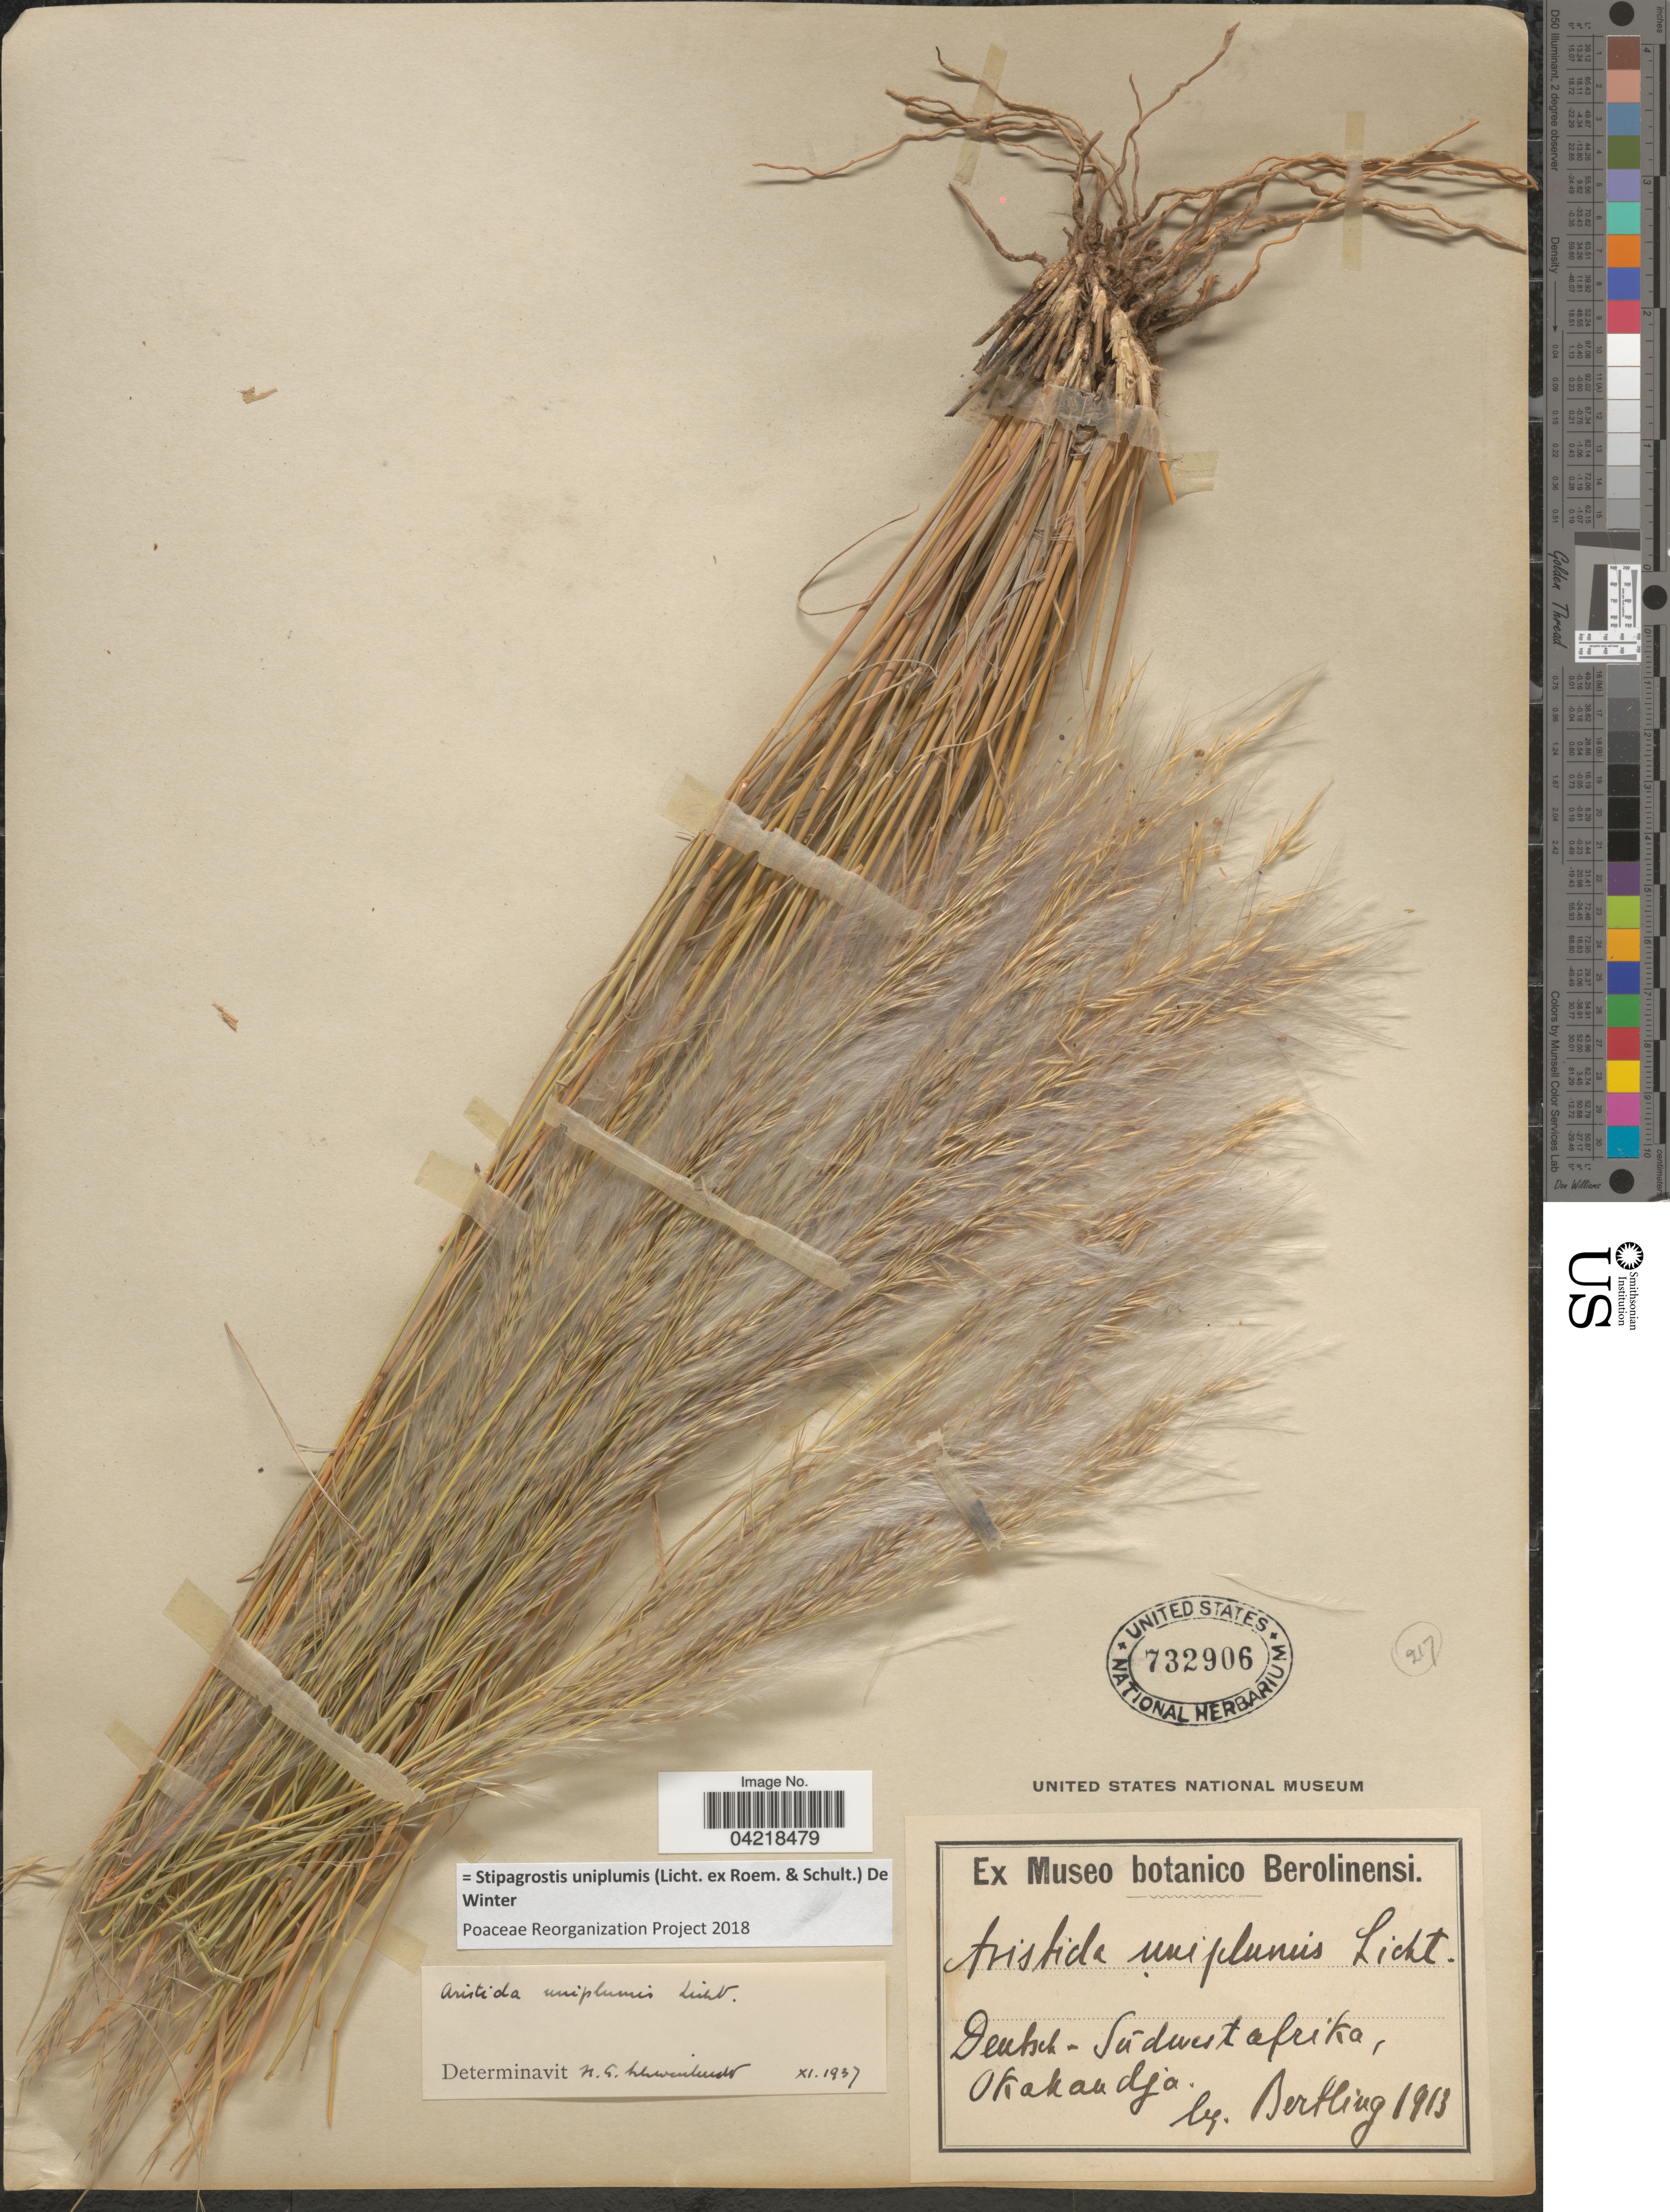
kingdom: Plantae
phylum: Tracheophyta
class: Liliopsida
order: Poales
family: Poaceae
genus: Stipagrostis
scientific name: Stipagrostis uniplumis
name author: (Licht.) De Winter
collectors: Bertling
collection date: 1913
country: Namibia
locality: Deutsch-Südwestafrika, Okakandja.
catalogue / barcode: US 732906